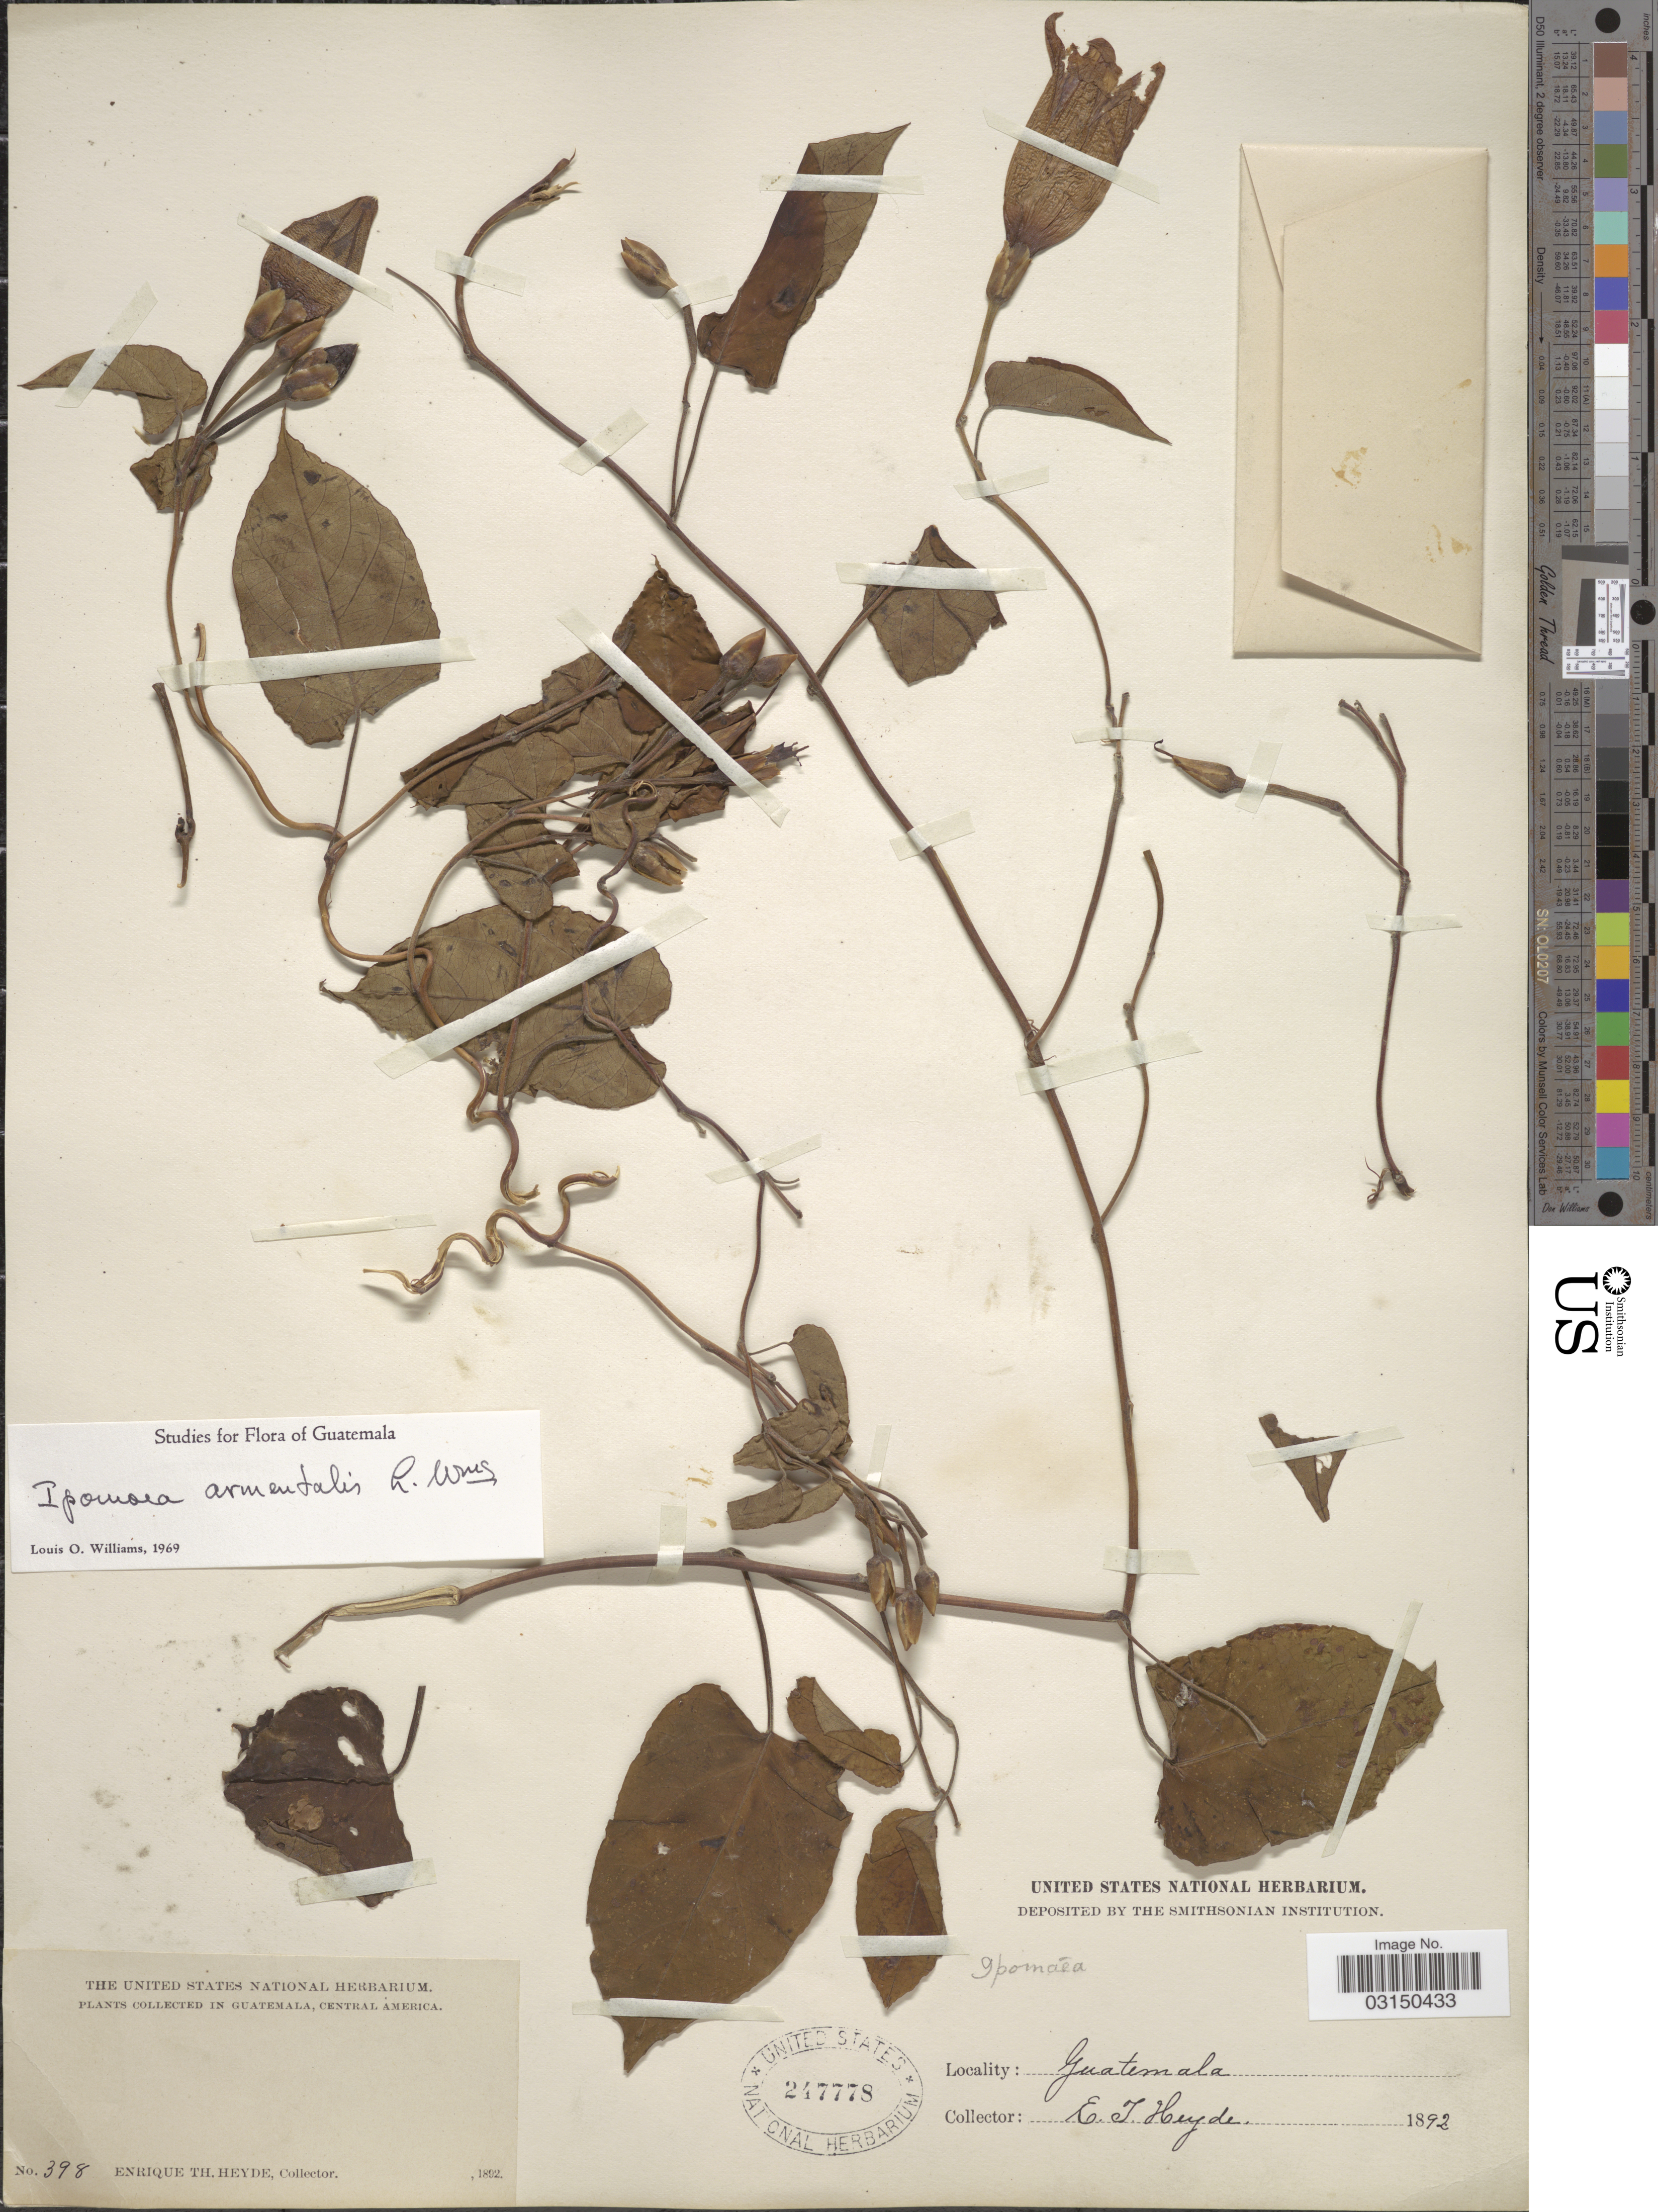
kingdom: Plantae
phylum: Tracheophyta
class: Magnoliopsida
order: Solanales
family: Convolvulaceae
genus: Ipomoea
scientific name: Ipomoea lindenii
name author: Galeotti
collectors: E. T. Heyde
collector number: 398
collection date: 1892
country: Guatemala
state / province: Guatemala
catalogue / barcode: US 247778